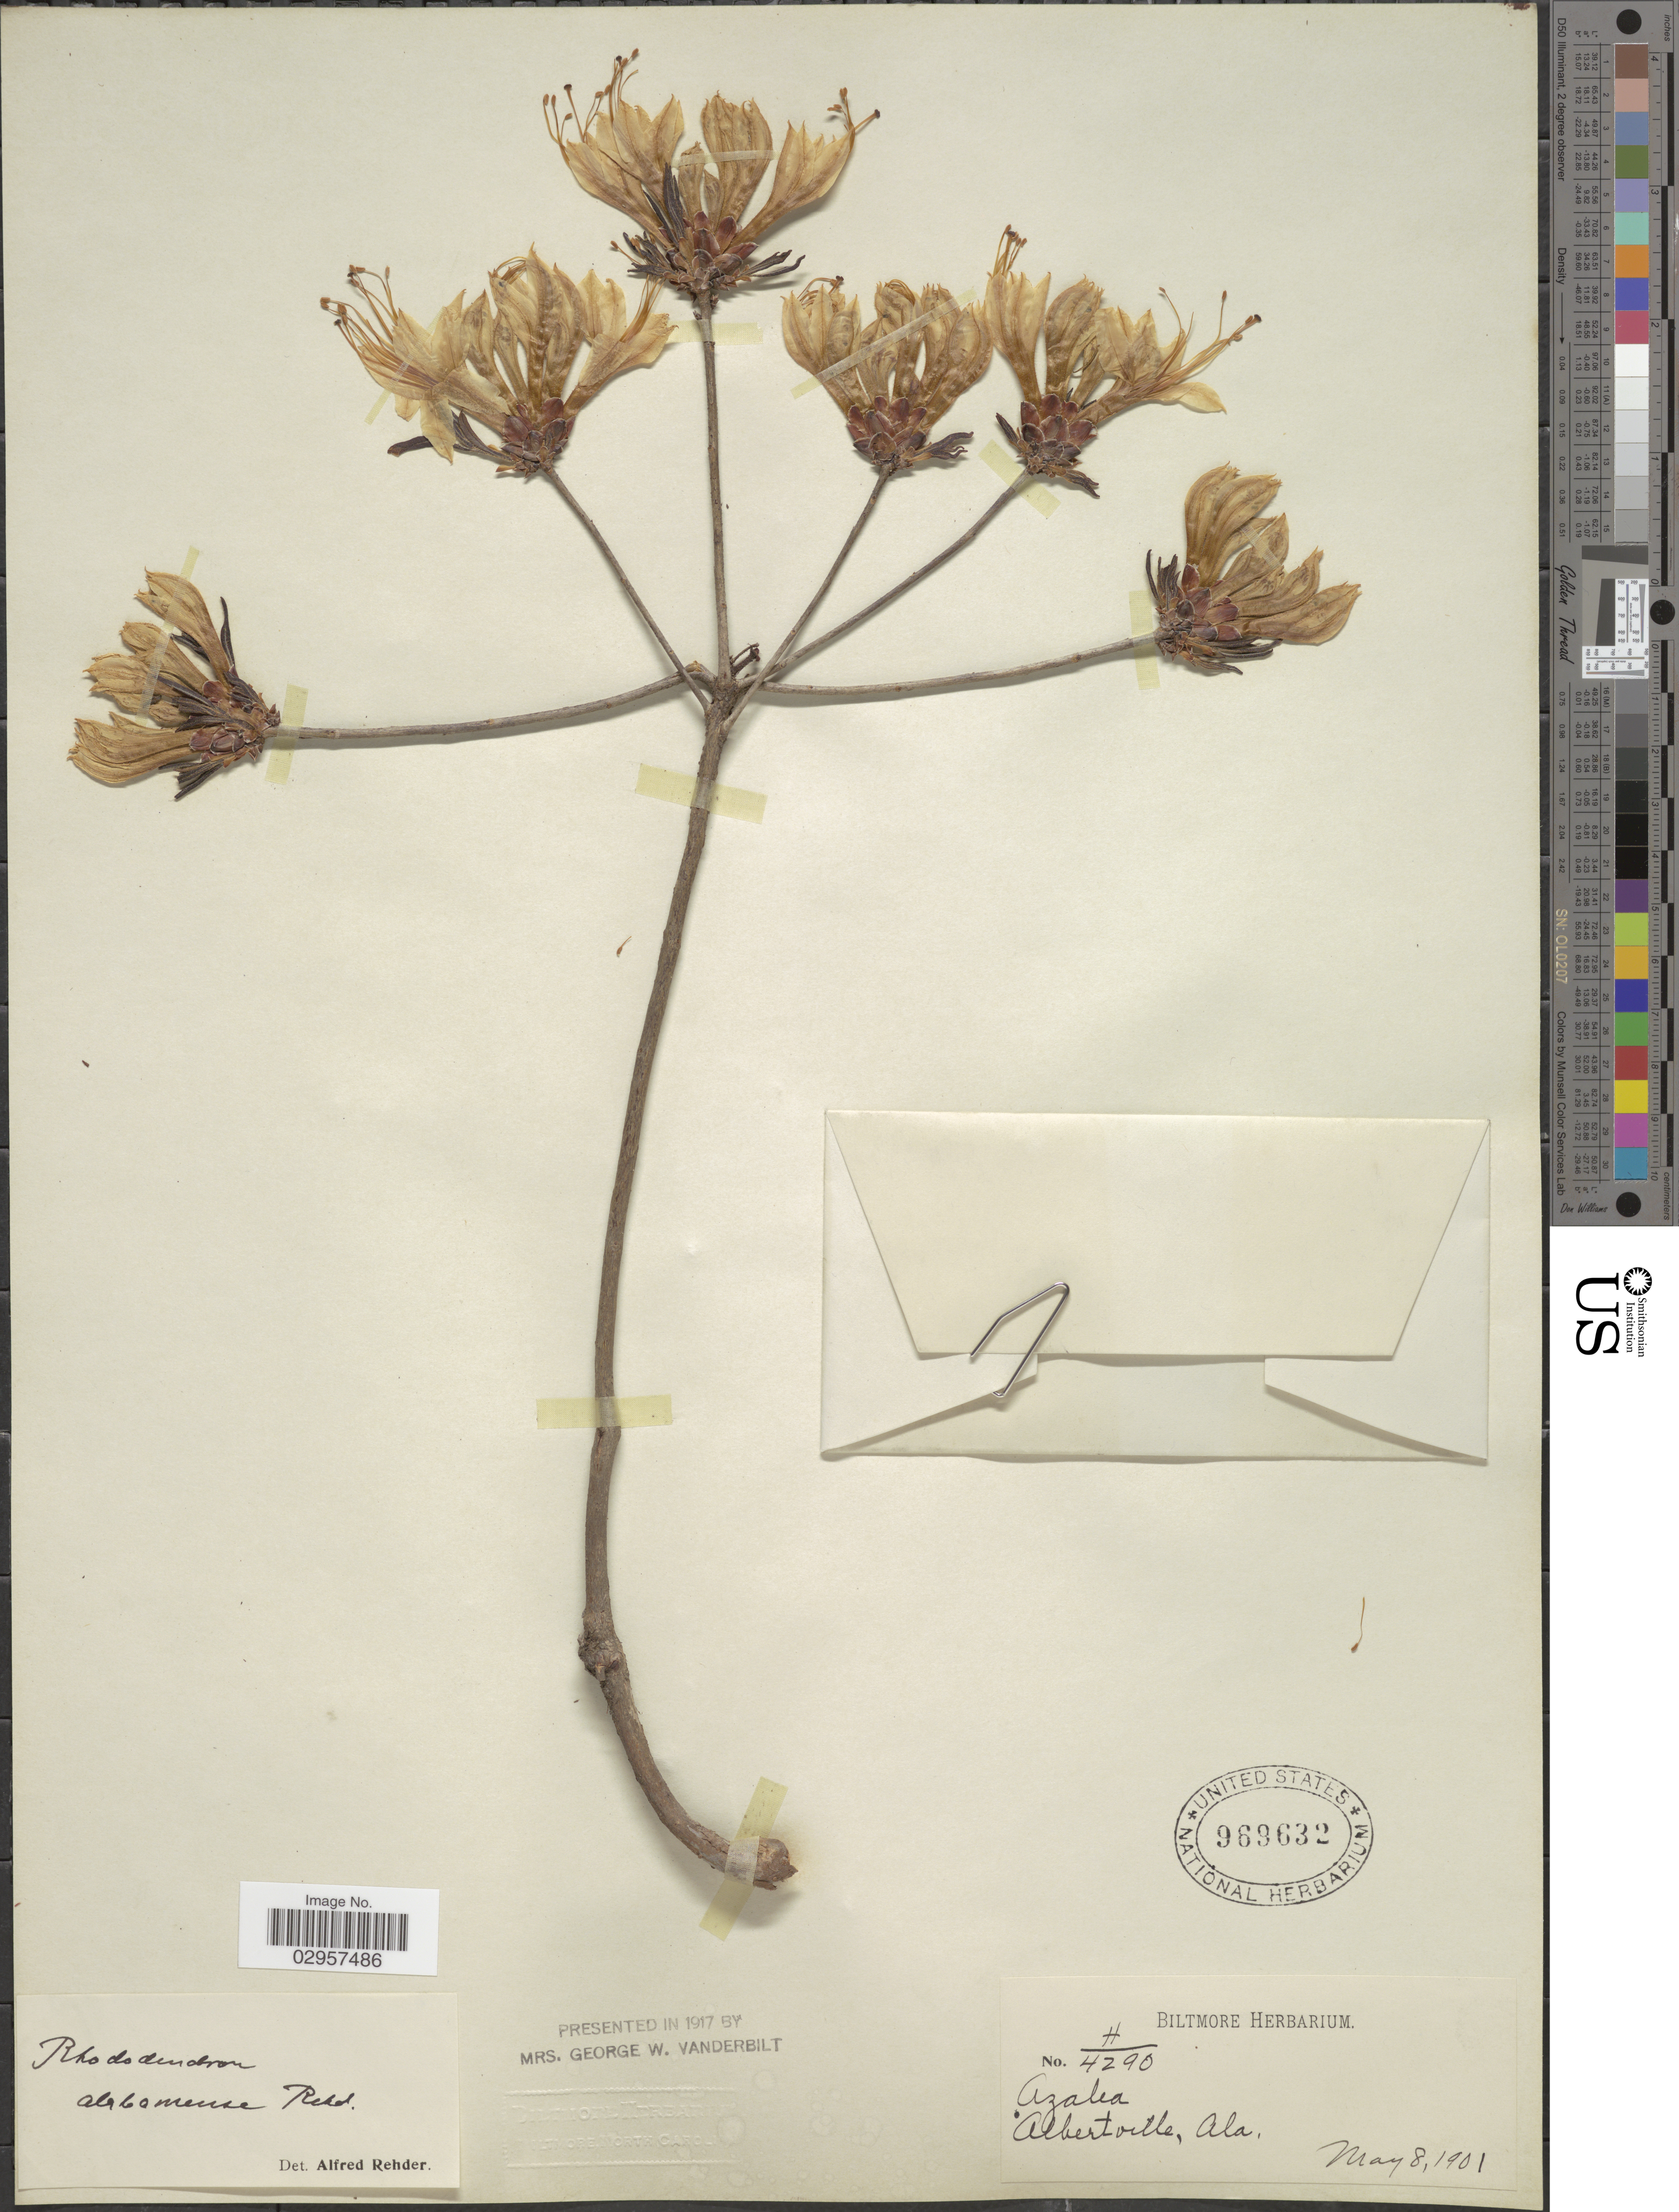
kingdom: Plantae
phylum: Tracheophyta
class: Magnoliopsida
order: Ericales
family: Ericaceae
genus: Rhododendron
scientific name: Rhododendron alabamense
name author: Rehder in E.H. Wilson & Rehder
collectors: ex herb. Biltmore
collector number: H/4290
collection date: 1901-05-08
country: United States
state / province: Alabama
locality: Albertville.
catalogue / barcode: US 969632